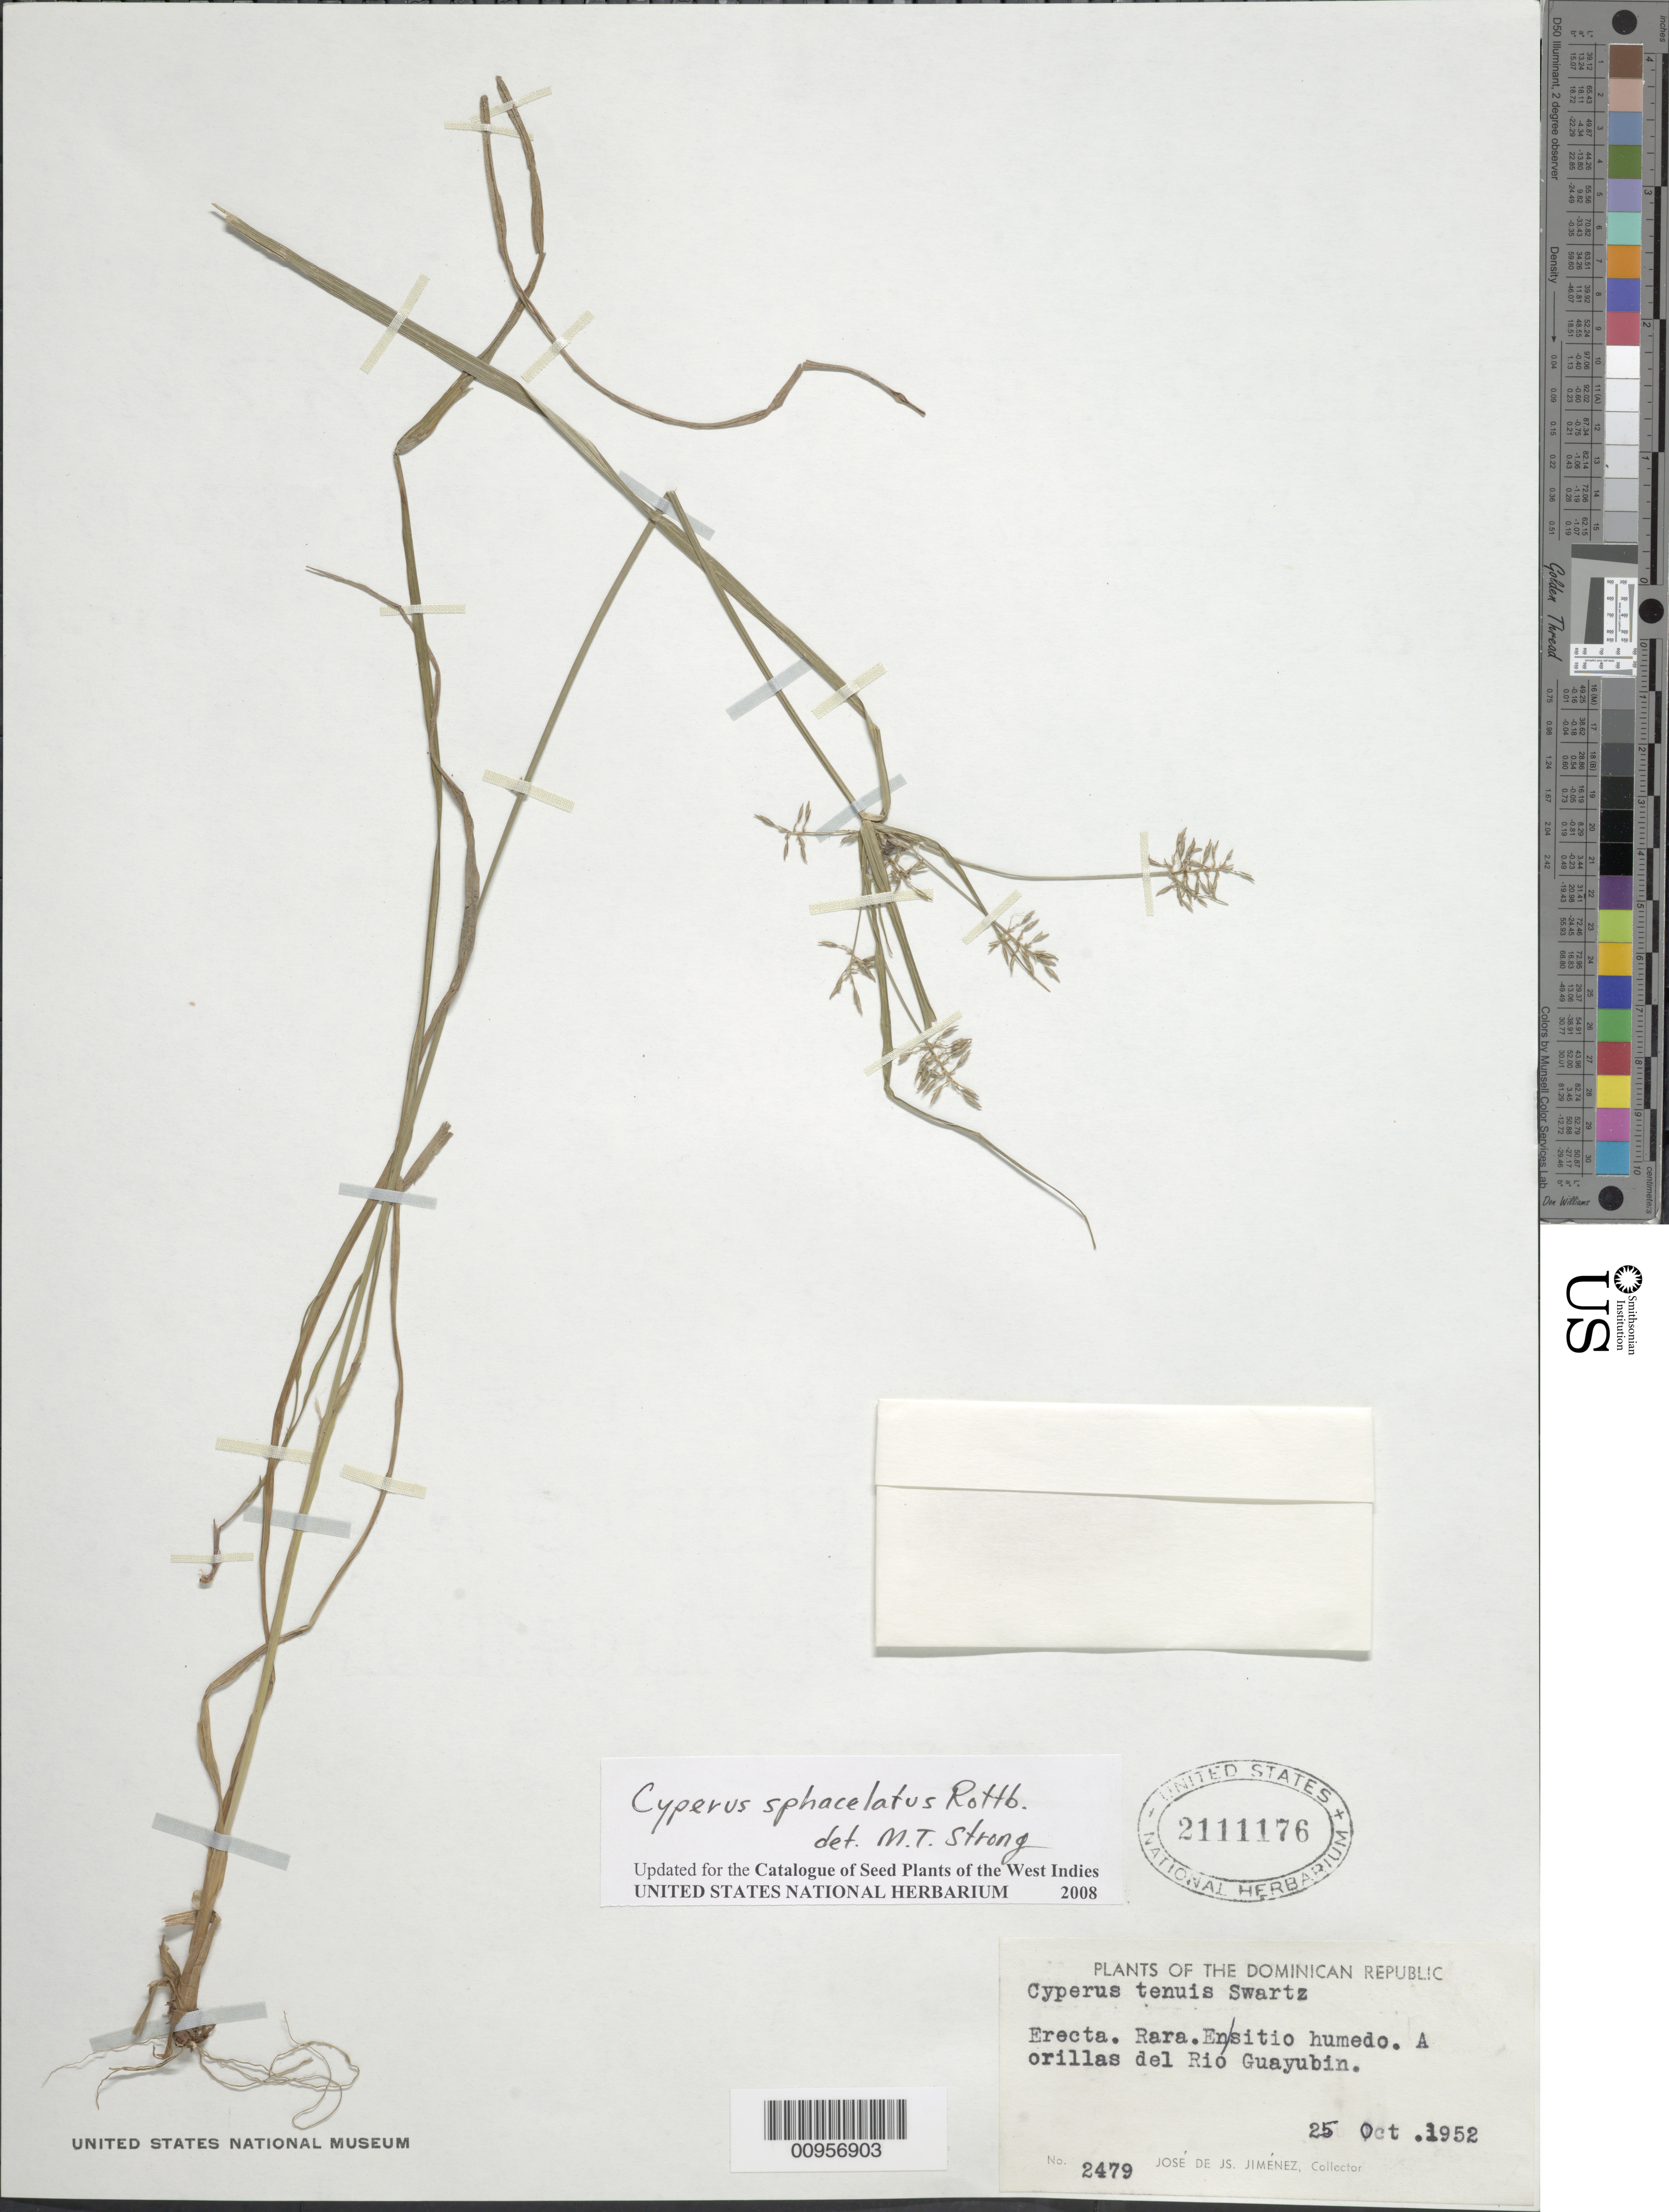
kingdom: Plantae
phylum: Tracheophyta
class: Liliopsida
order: Poales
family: Cyperaceae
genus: Cyperus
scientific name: Cyperus sphacelatus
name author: Rottb.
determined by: Strong, M. T., (US), Smithsonian Institution - National Museum of Natural History (UNITED STATES)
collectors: J. J. Jiménez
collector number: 2479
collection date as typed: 25 Oct 1952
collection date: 1952-10-25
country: Dominican Republic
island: Hispaniola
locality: A orillas del Rio Guayubin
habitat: En sitio humedo, a orillas del rio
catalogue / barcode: US 2111176